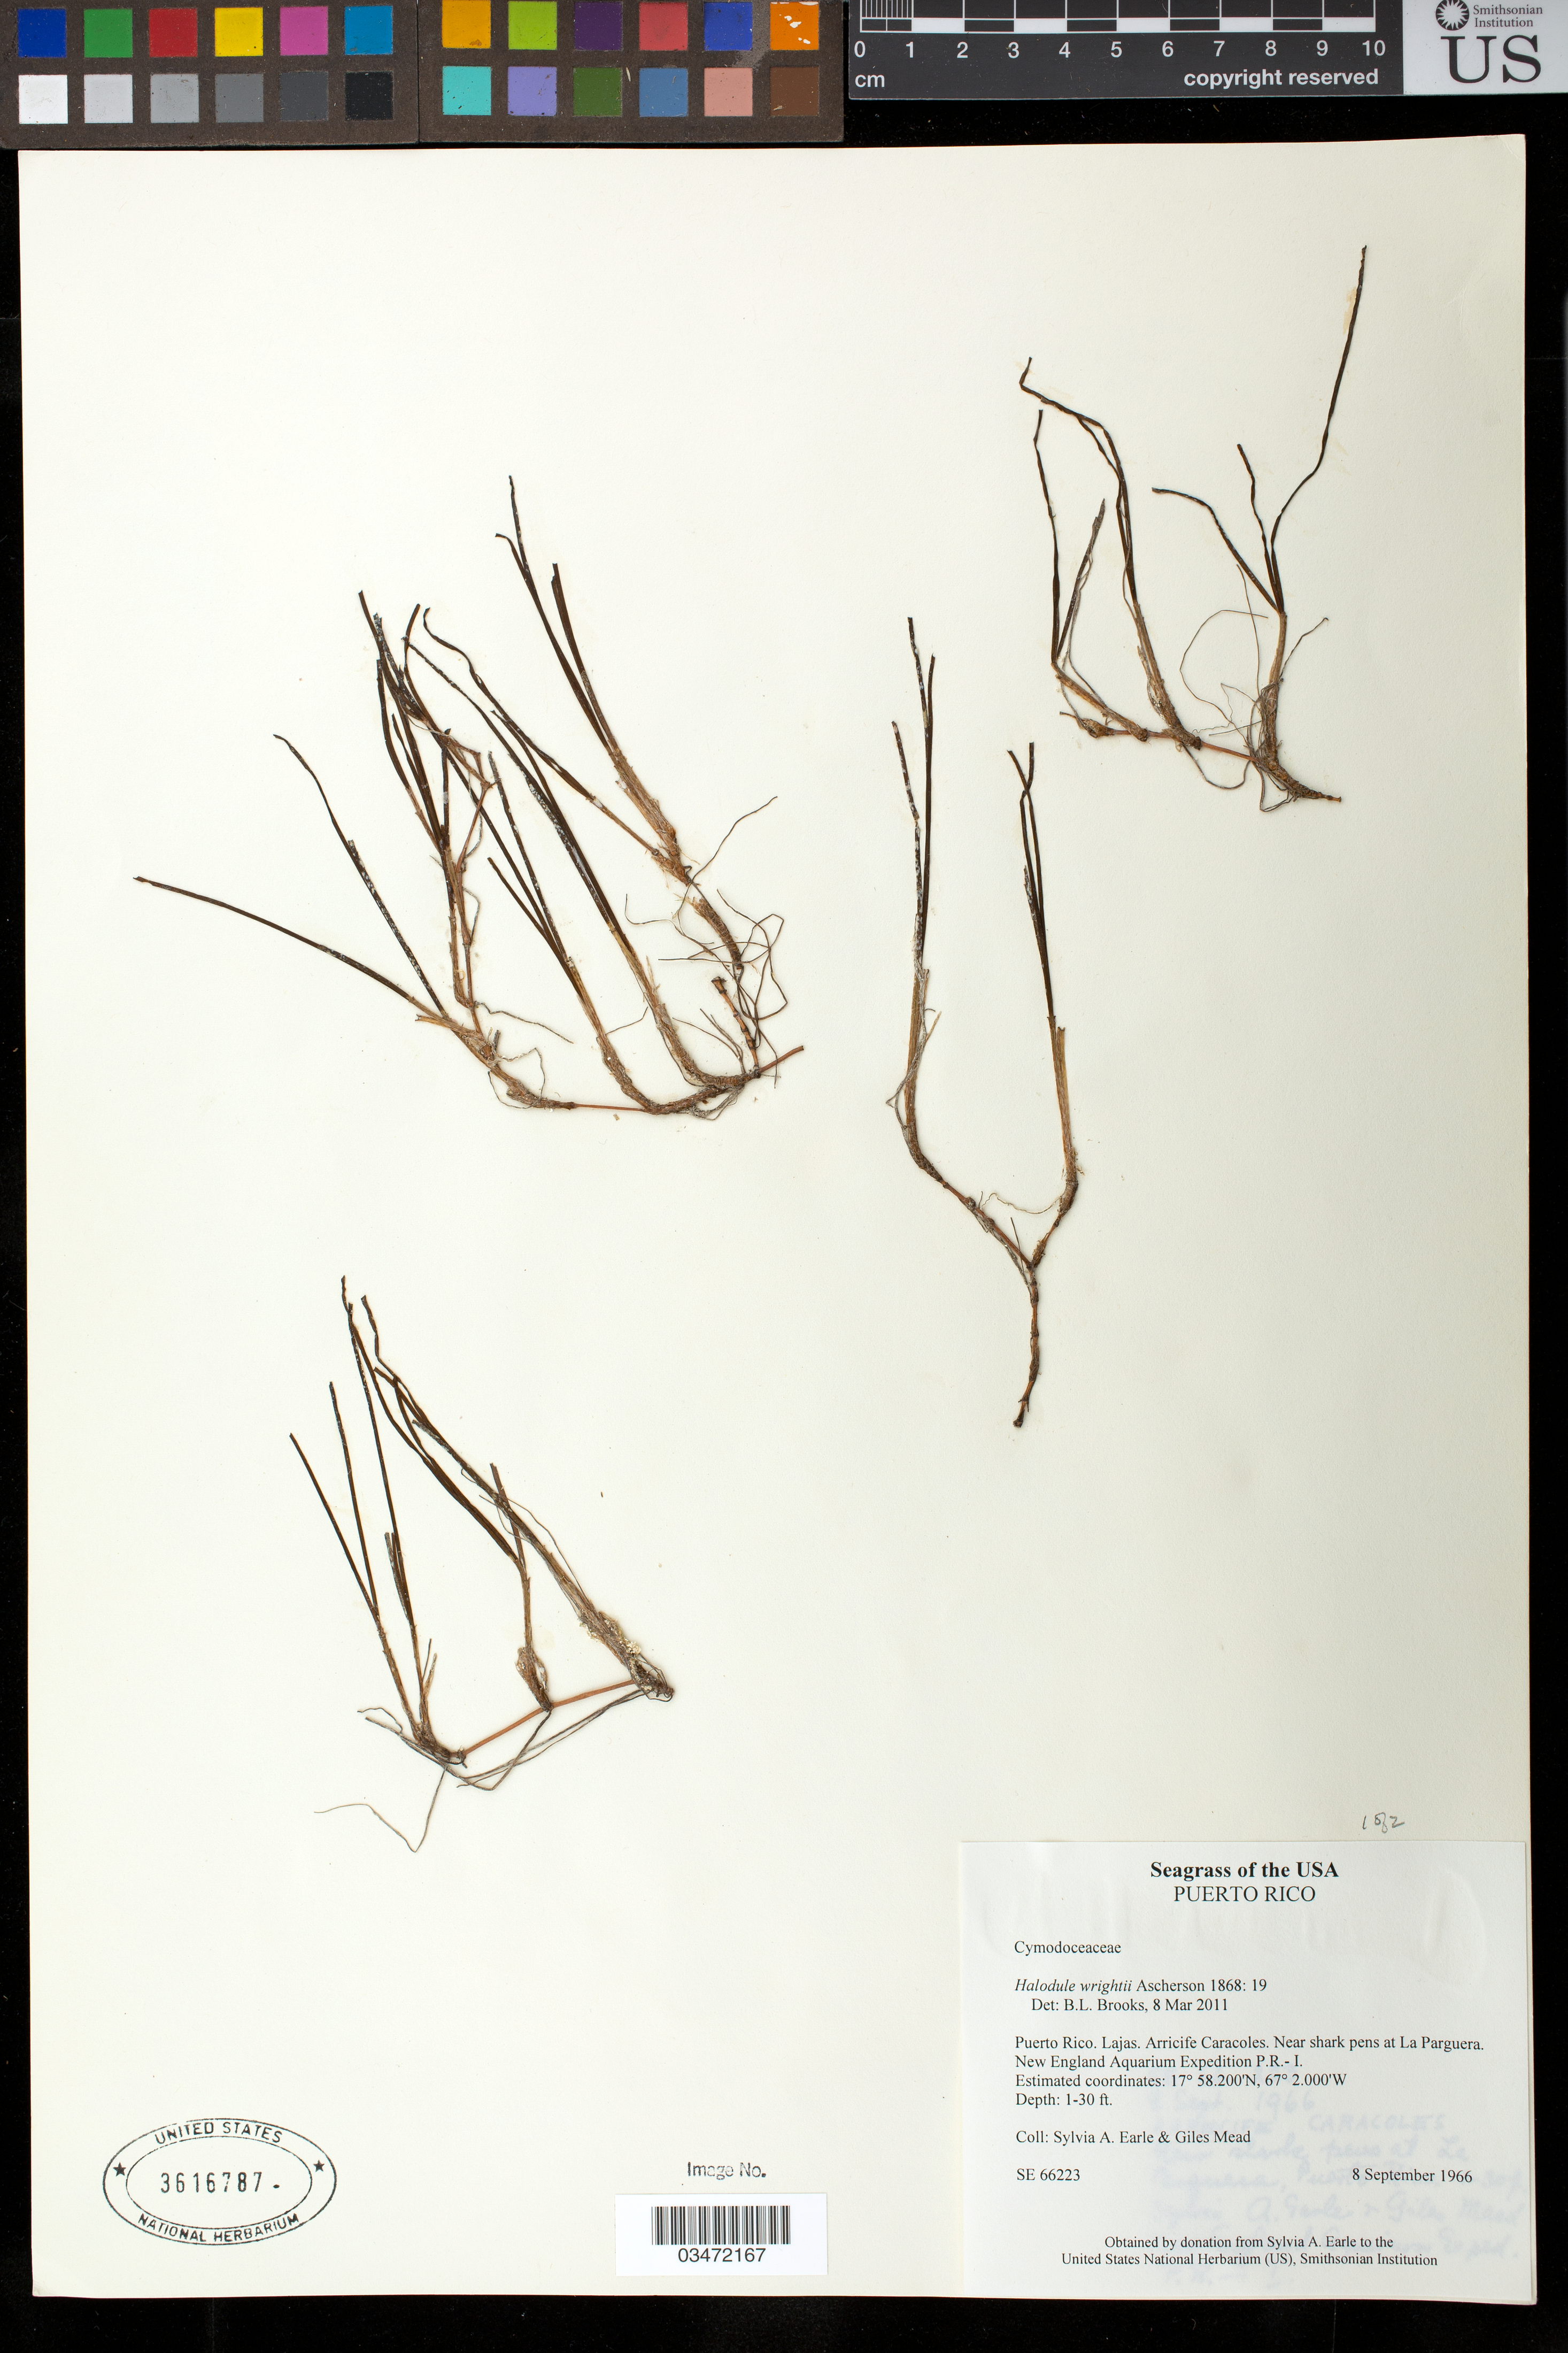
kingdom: Plantae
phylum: Tracheophyta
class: Liliopsida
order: Alismatales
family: Cymodoceaceae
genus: Halodule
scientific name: Halodule wrightii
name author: Asch.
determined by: Brooks, B. L., (BOT), Smithsonian Institution - National Museum of Natural History (UNITED STATES)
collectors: S. A. Earle & G. W. Mead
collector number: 66223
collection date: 1966-09-08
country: Puerto Rico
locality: Lajas. Arricife Caracoles. Near shark pens at La Parguera, New England Aquarium Expedition P.R.-1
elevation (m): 0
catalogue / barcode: US 3616787